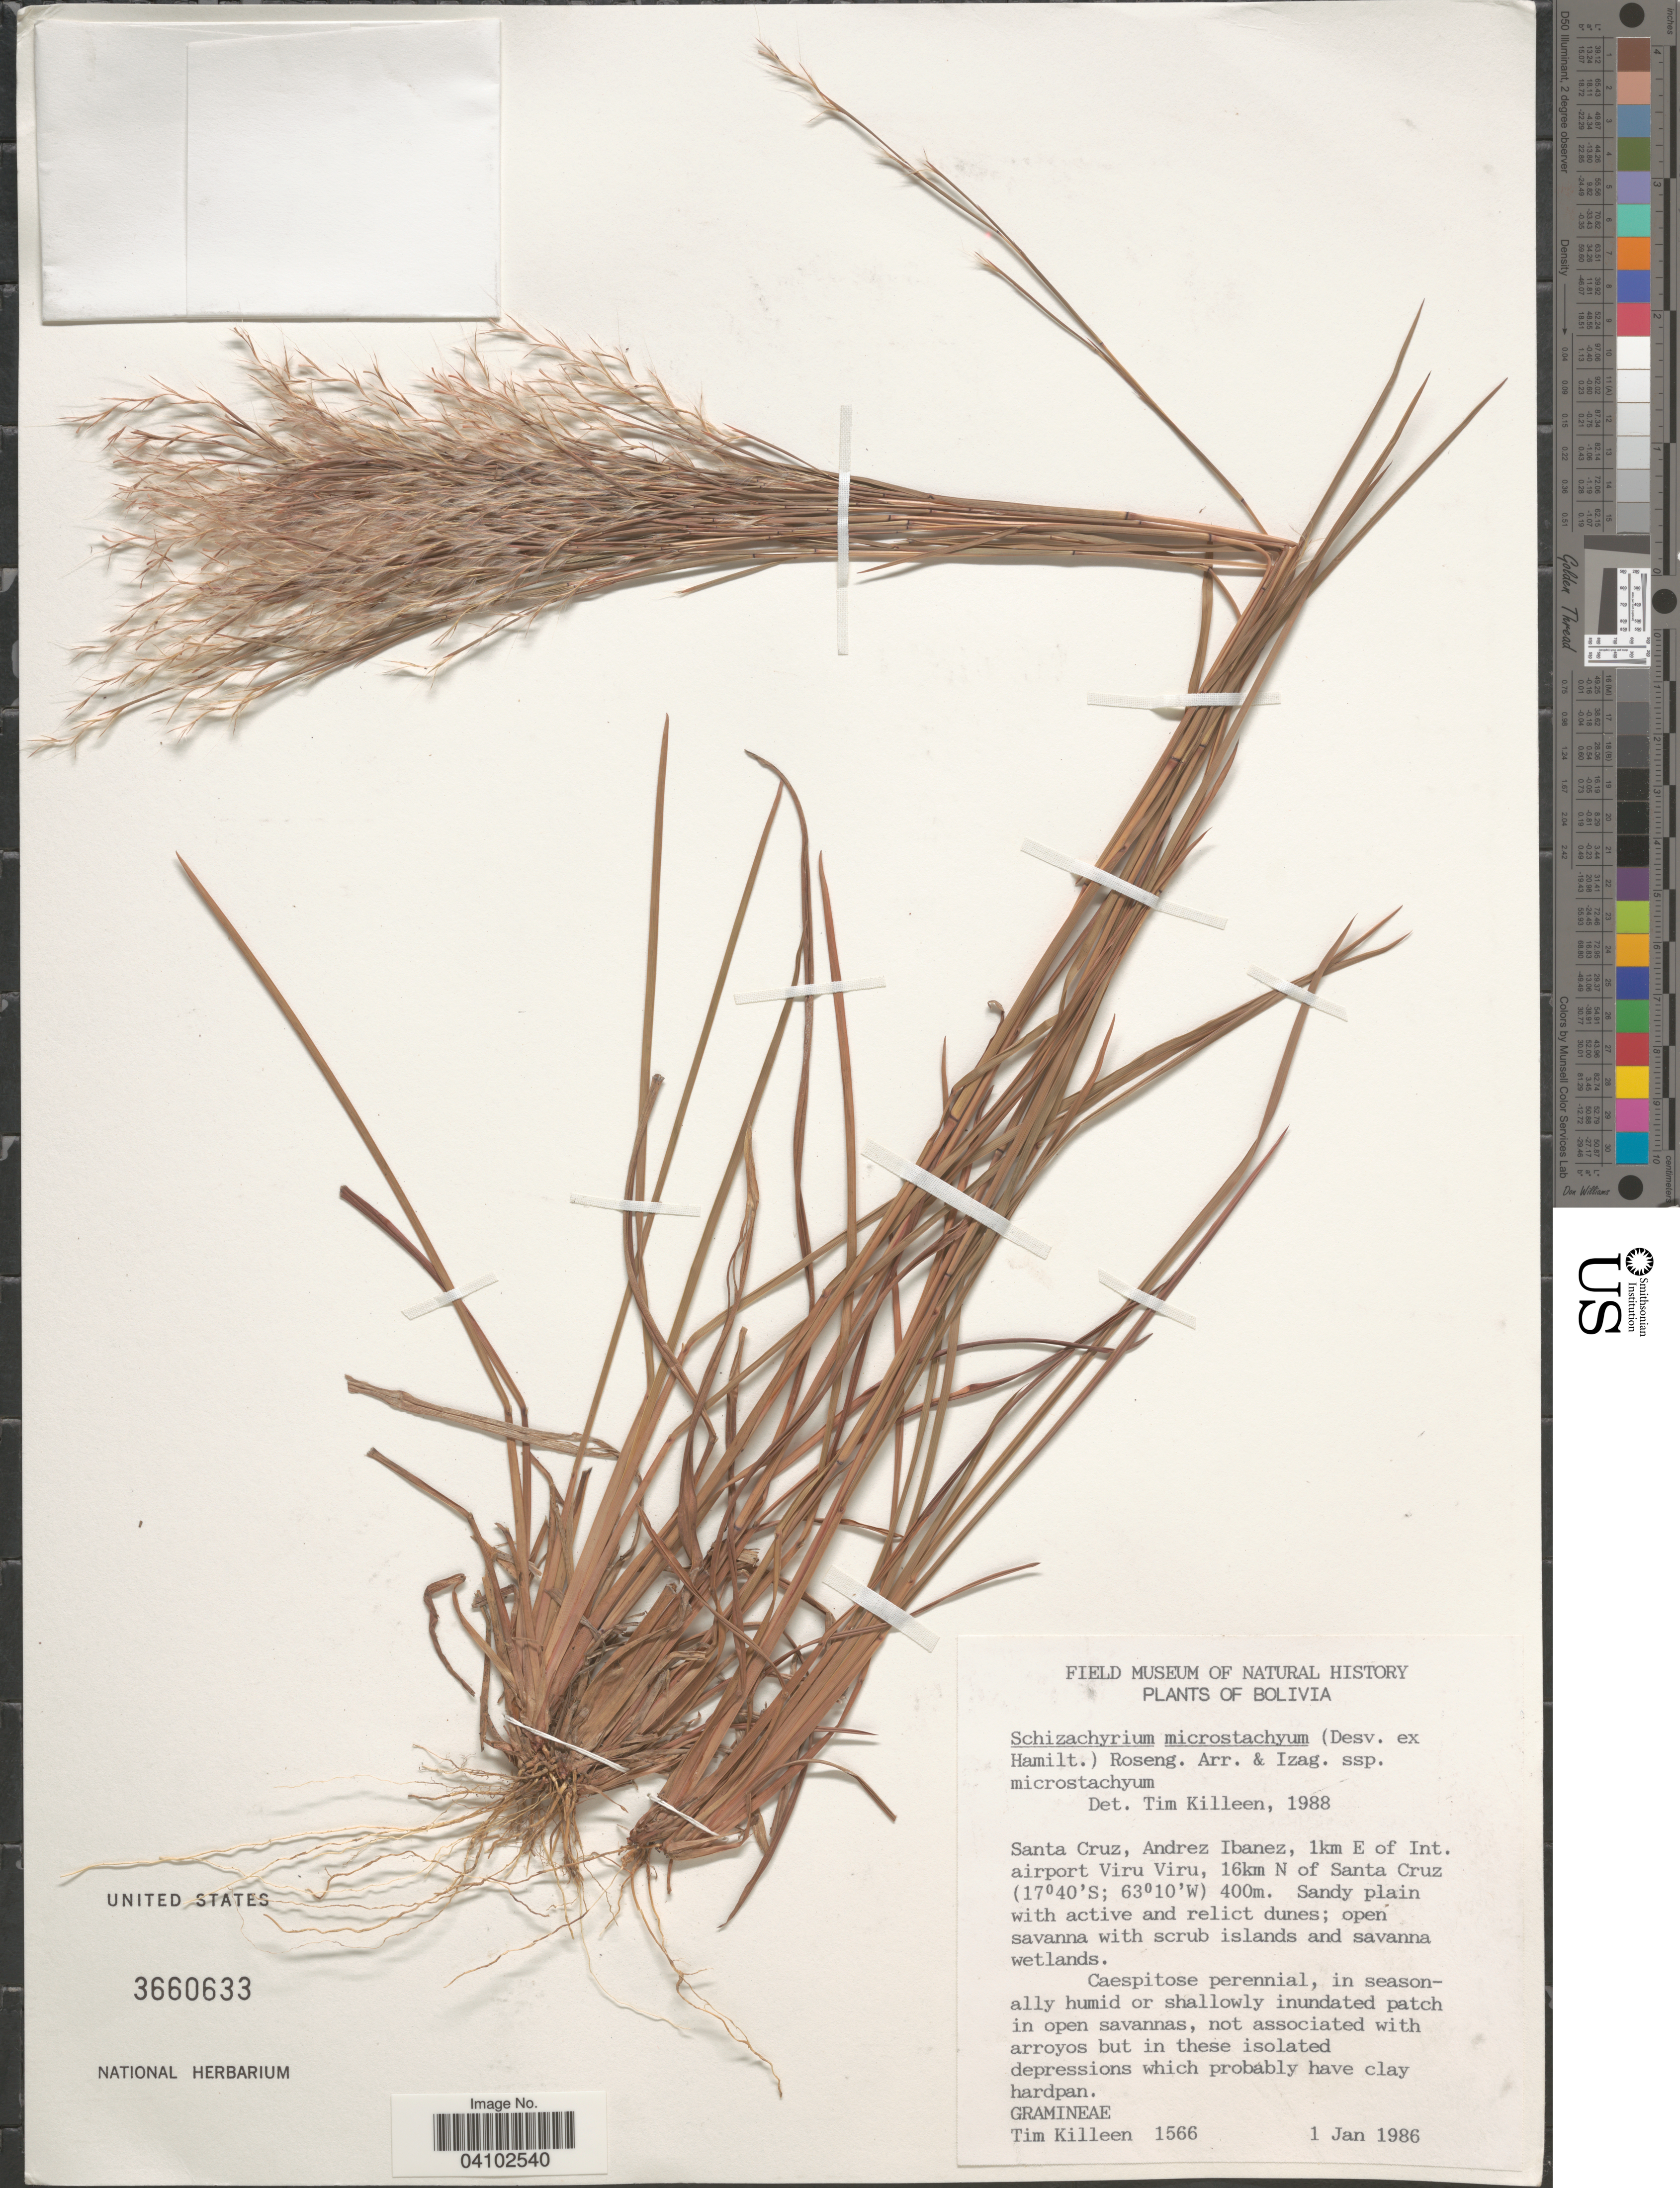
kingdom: Plantae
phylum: Tracheophyta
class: Liliopsida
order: Poales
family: Poaceae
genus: Schizachyrium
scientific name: Schizachyrium sanguineum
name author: (Retz.) Alston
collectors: T. J. Killeen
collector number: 1566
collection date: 1986-01-01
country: Bolivia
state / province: Santa Cruz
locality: Andrez Ibanez, 1km E of Int. airport Viru Viru, 16km N of Santa Cruz.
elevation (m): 400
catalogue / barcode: US 3660633